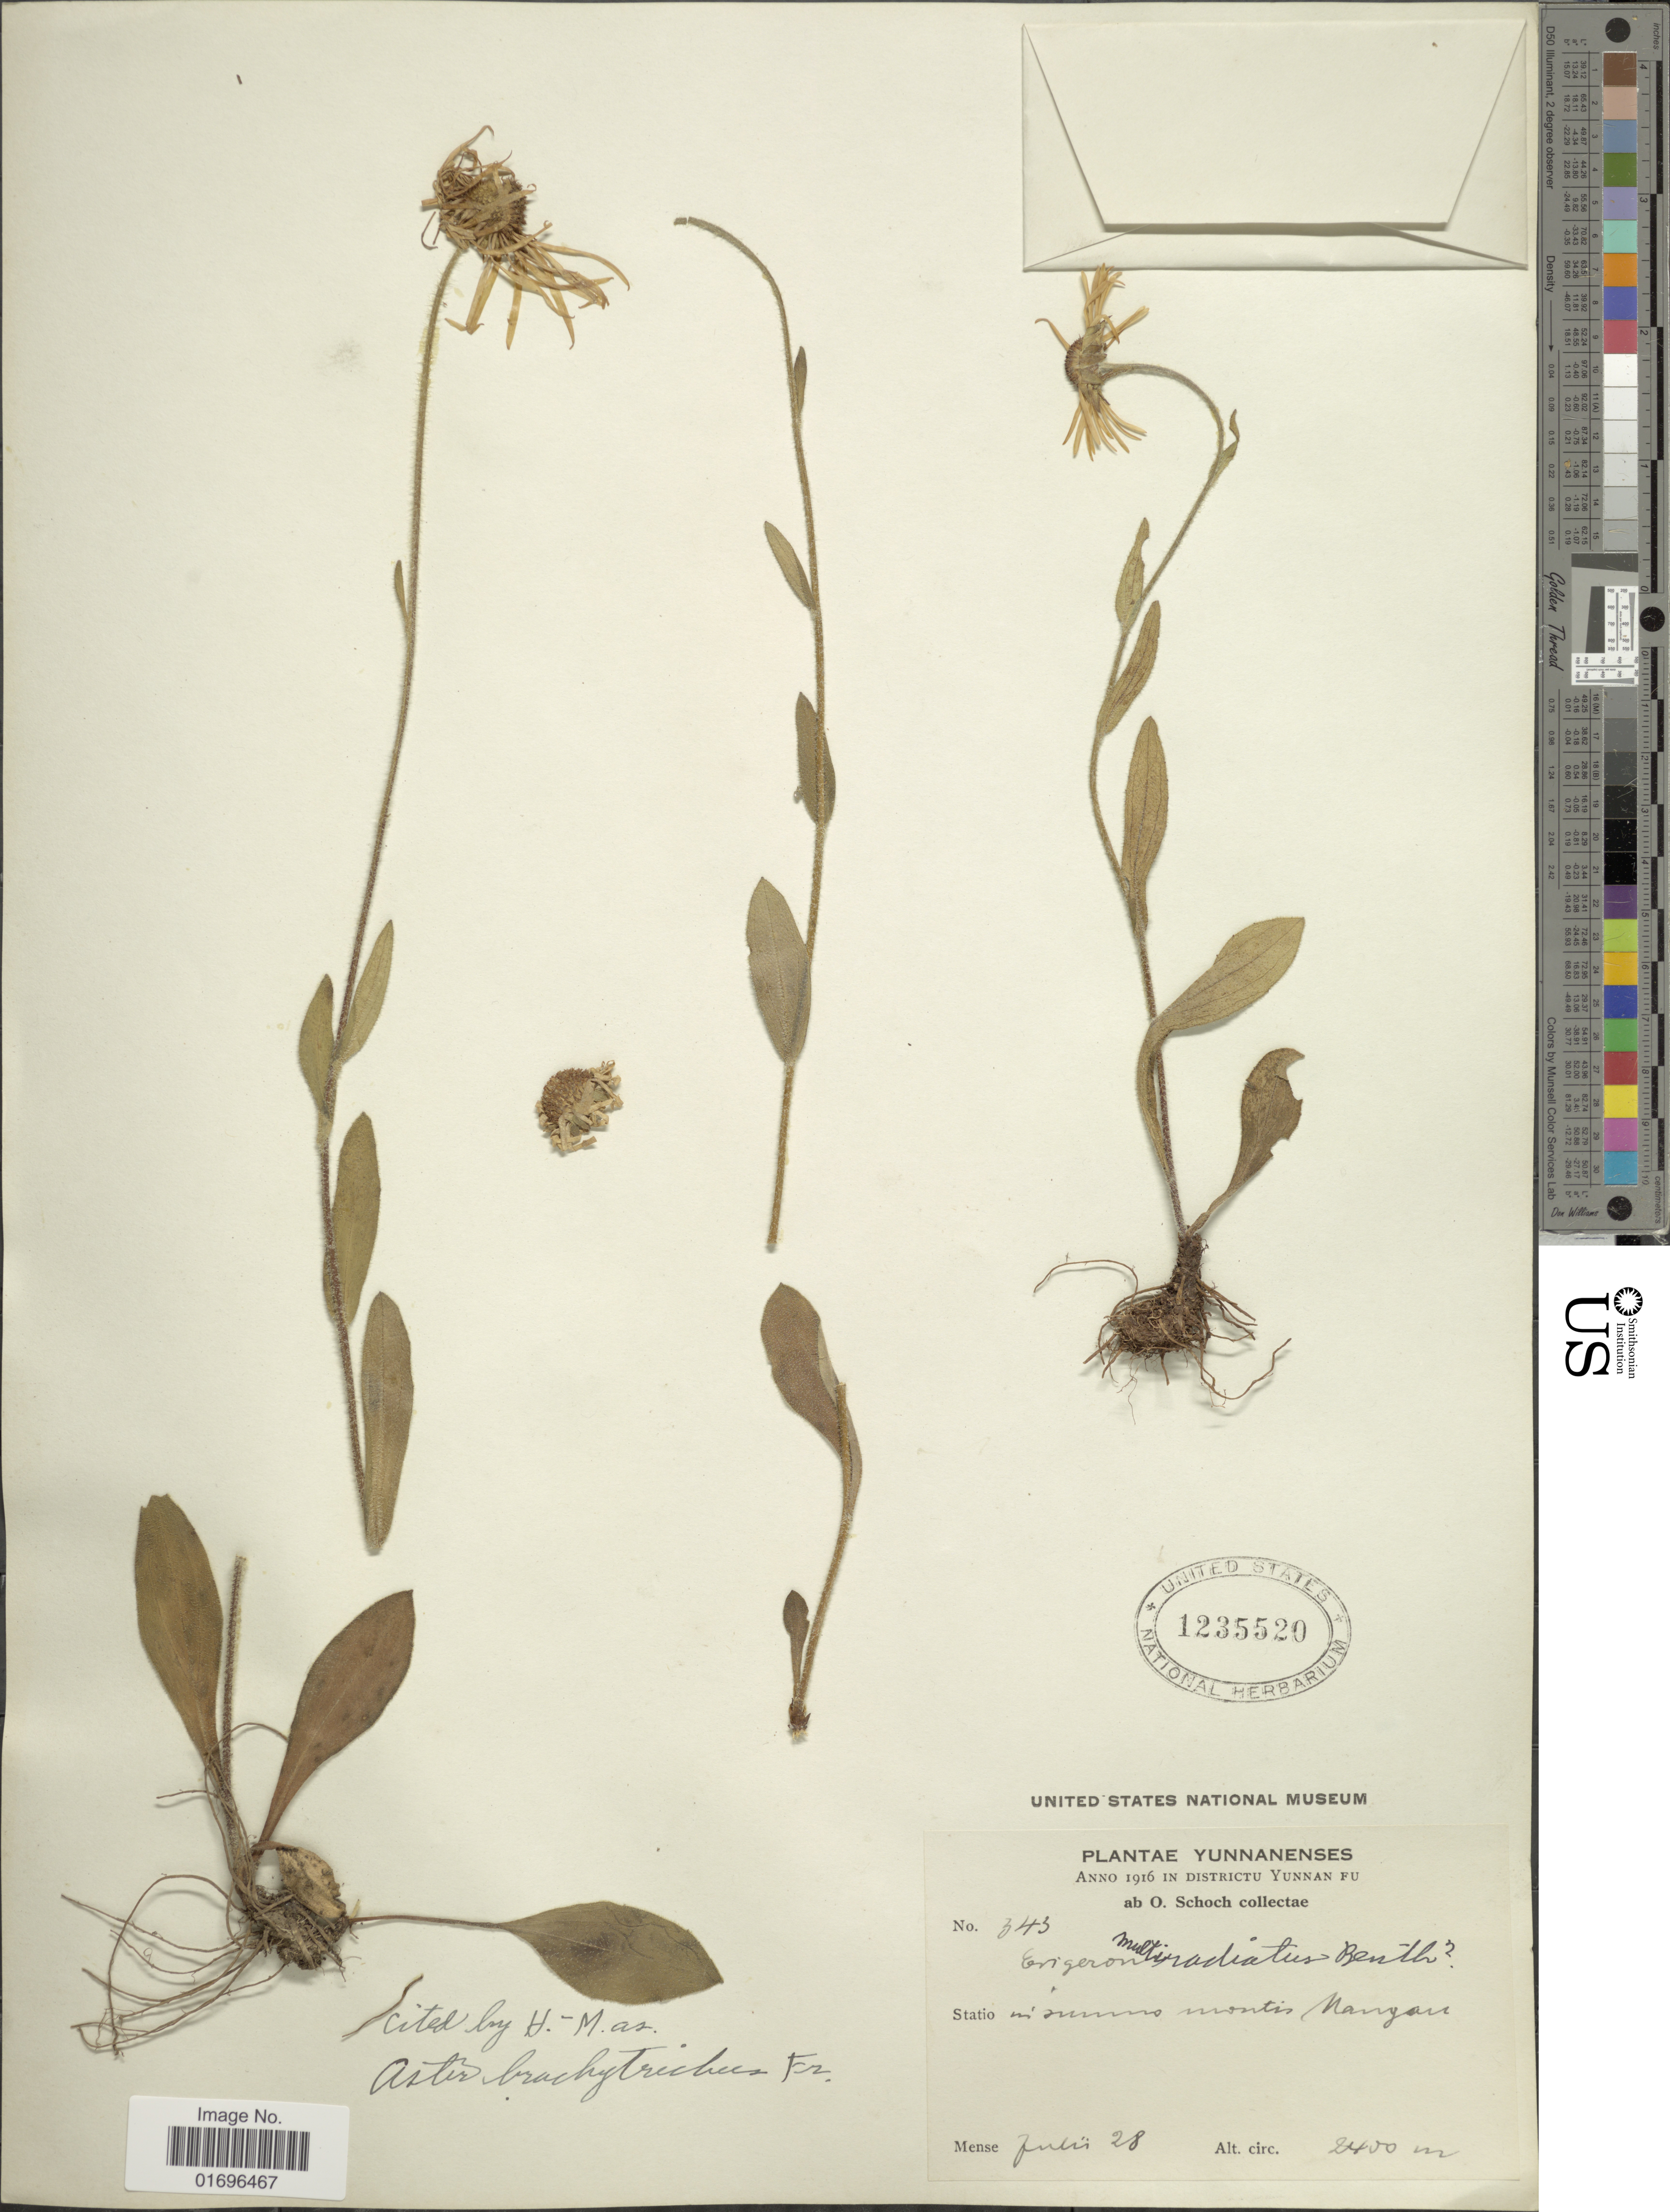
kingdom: Plantae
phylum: Tracheophyta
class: Magnoliopsida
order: Asterales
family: Asteraceae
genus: Aster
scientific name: Aster brachytrichus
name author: Franch.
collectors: O. Schoch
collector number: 343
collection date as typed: Transcribed d/m/y: /6/28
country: China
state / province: Yunnan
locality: Districtu Yunnan Fu. In summo montis Nangan. [interpreted]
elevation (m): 2400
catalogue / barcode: US 1235520